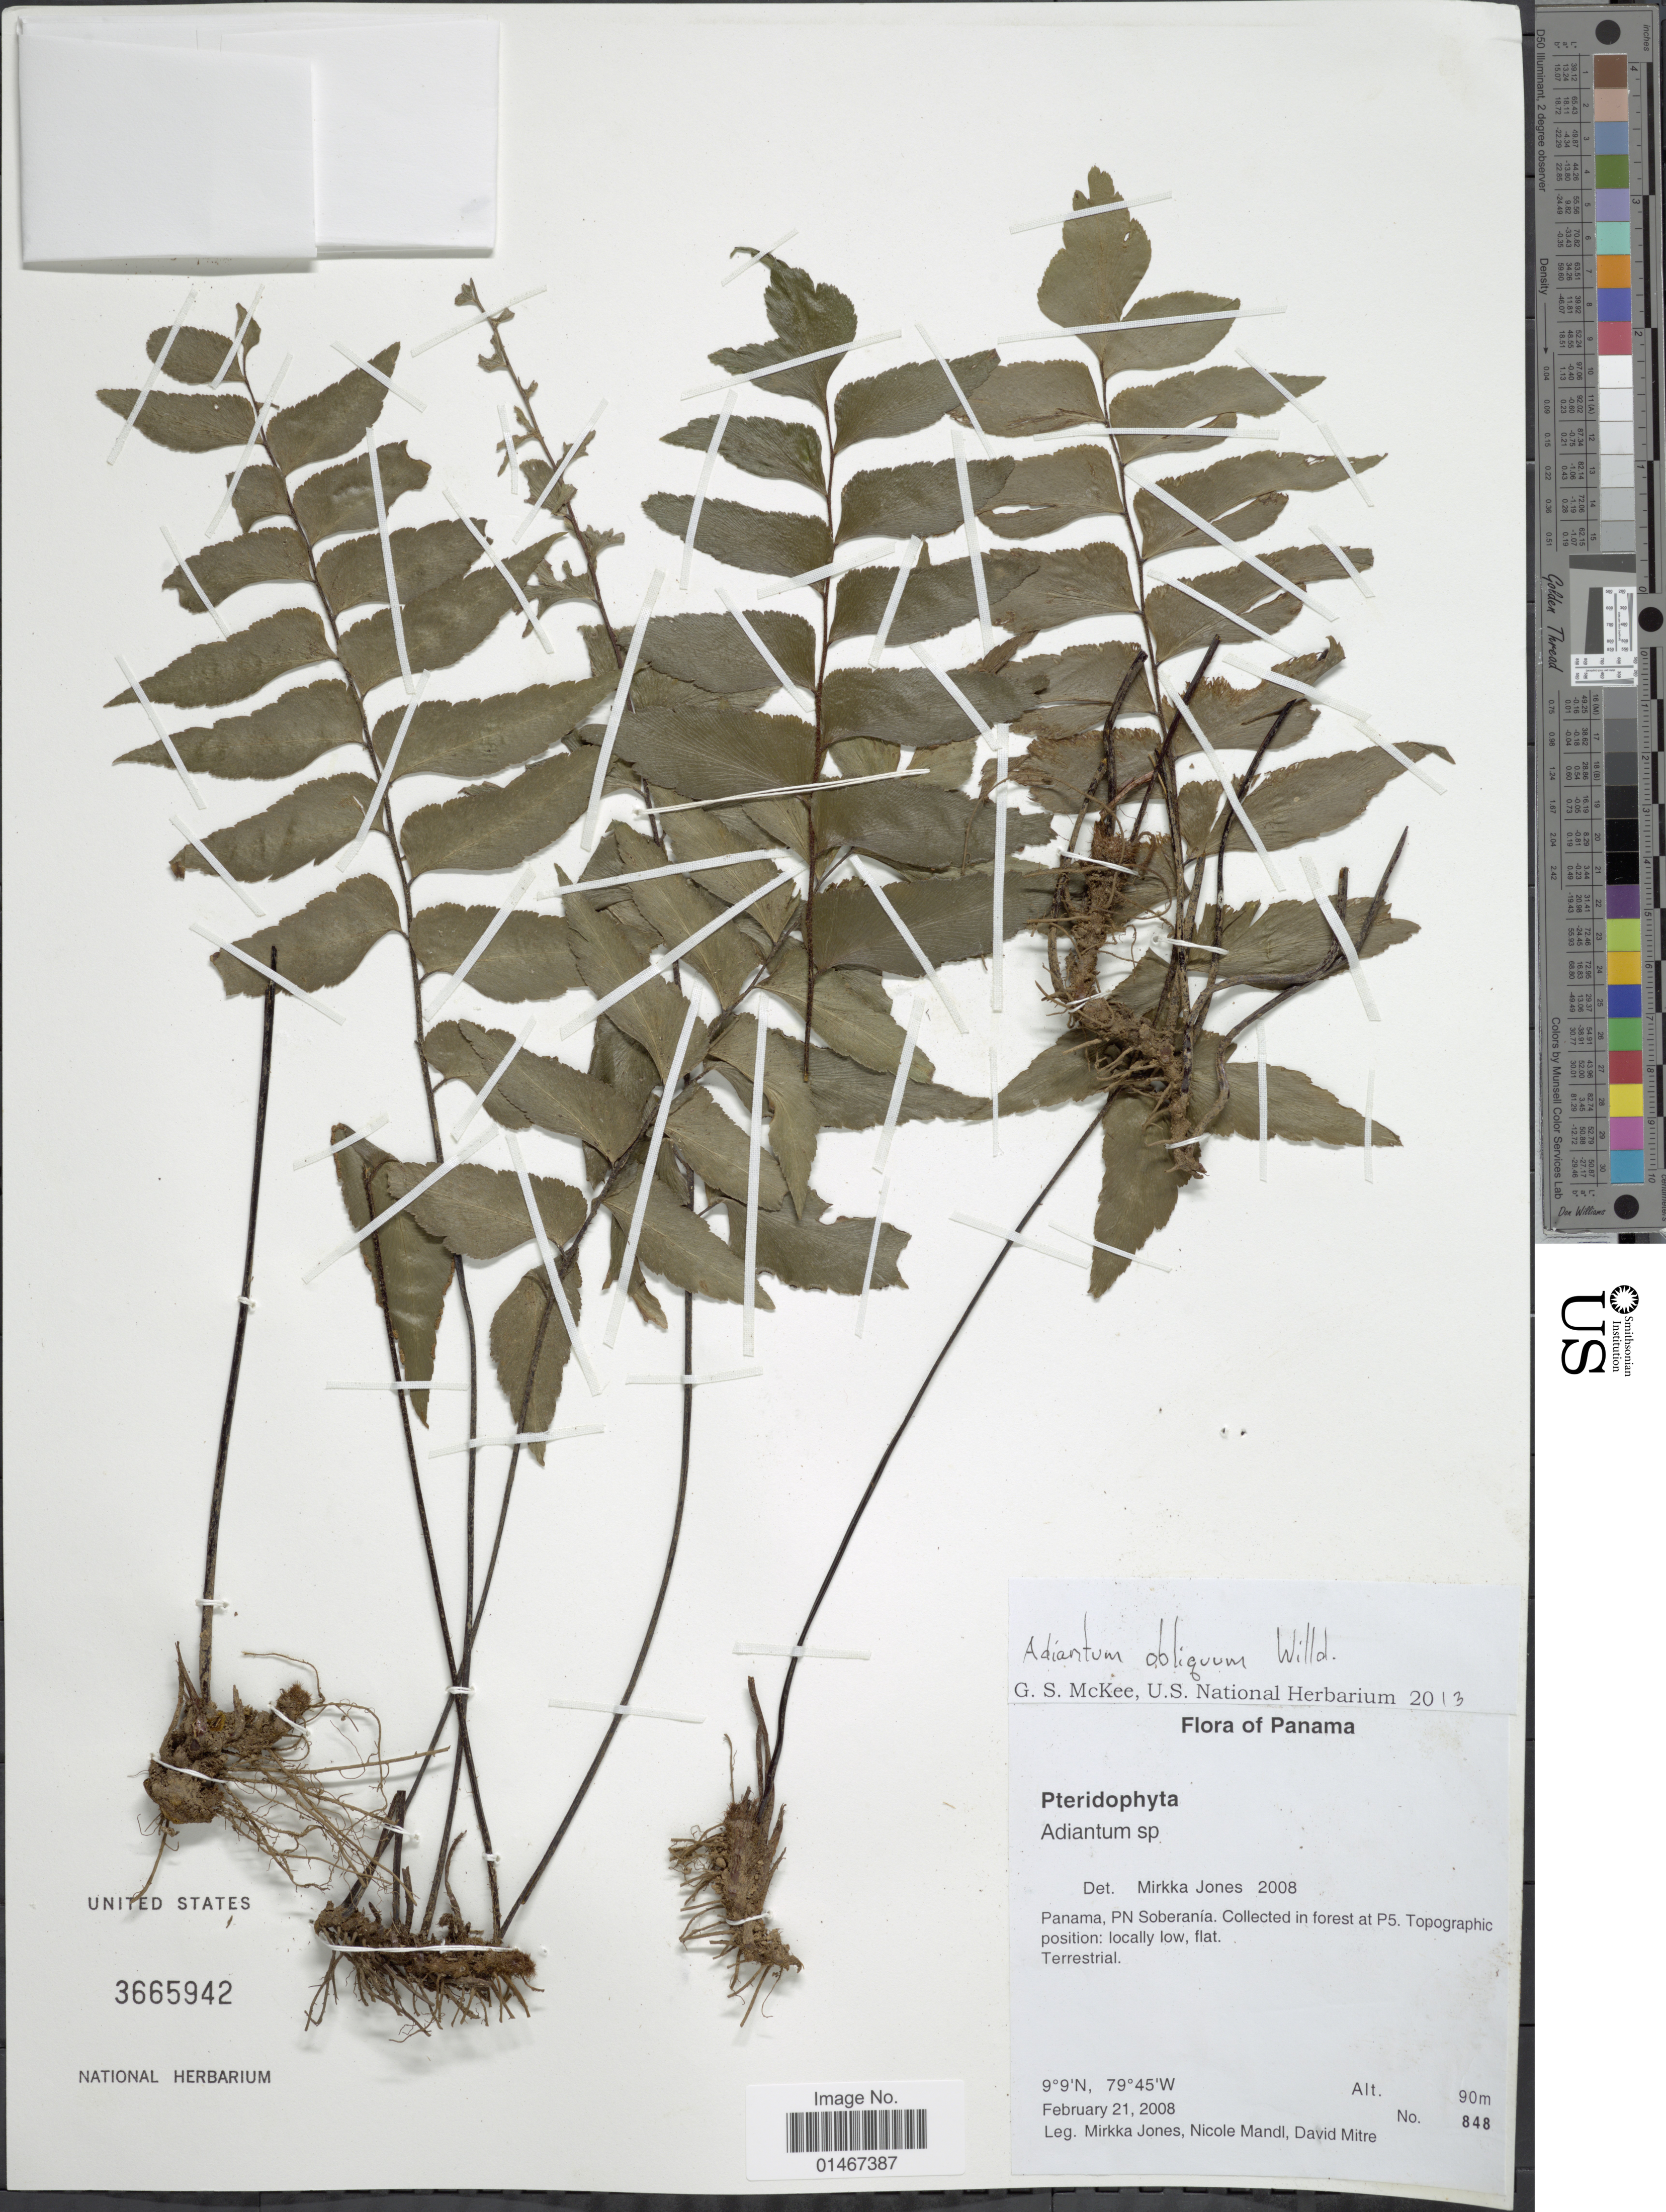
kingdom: Plantae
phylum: Tracheophyta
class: Polypodiopsida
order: Polypodiales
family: Pteridaceae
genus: Adiantum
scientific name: Adiantum obliquum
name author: Willd.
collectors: M. Jones, N. Mandl & D. Mitre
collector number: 848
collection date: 2008-02-21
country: Panama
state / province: Panamá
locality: PN Soberania. In forest at P5.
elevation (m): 90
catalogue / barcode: US 3665942